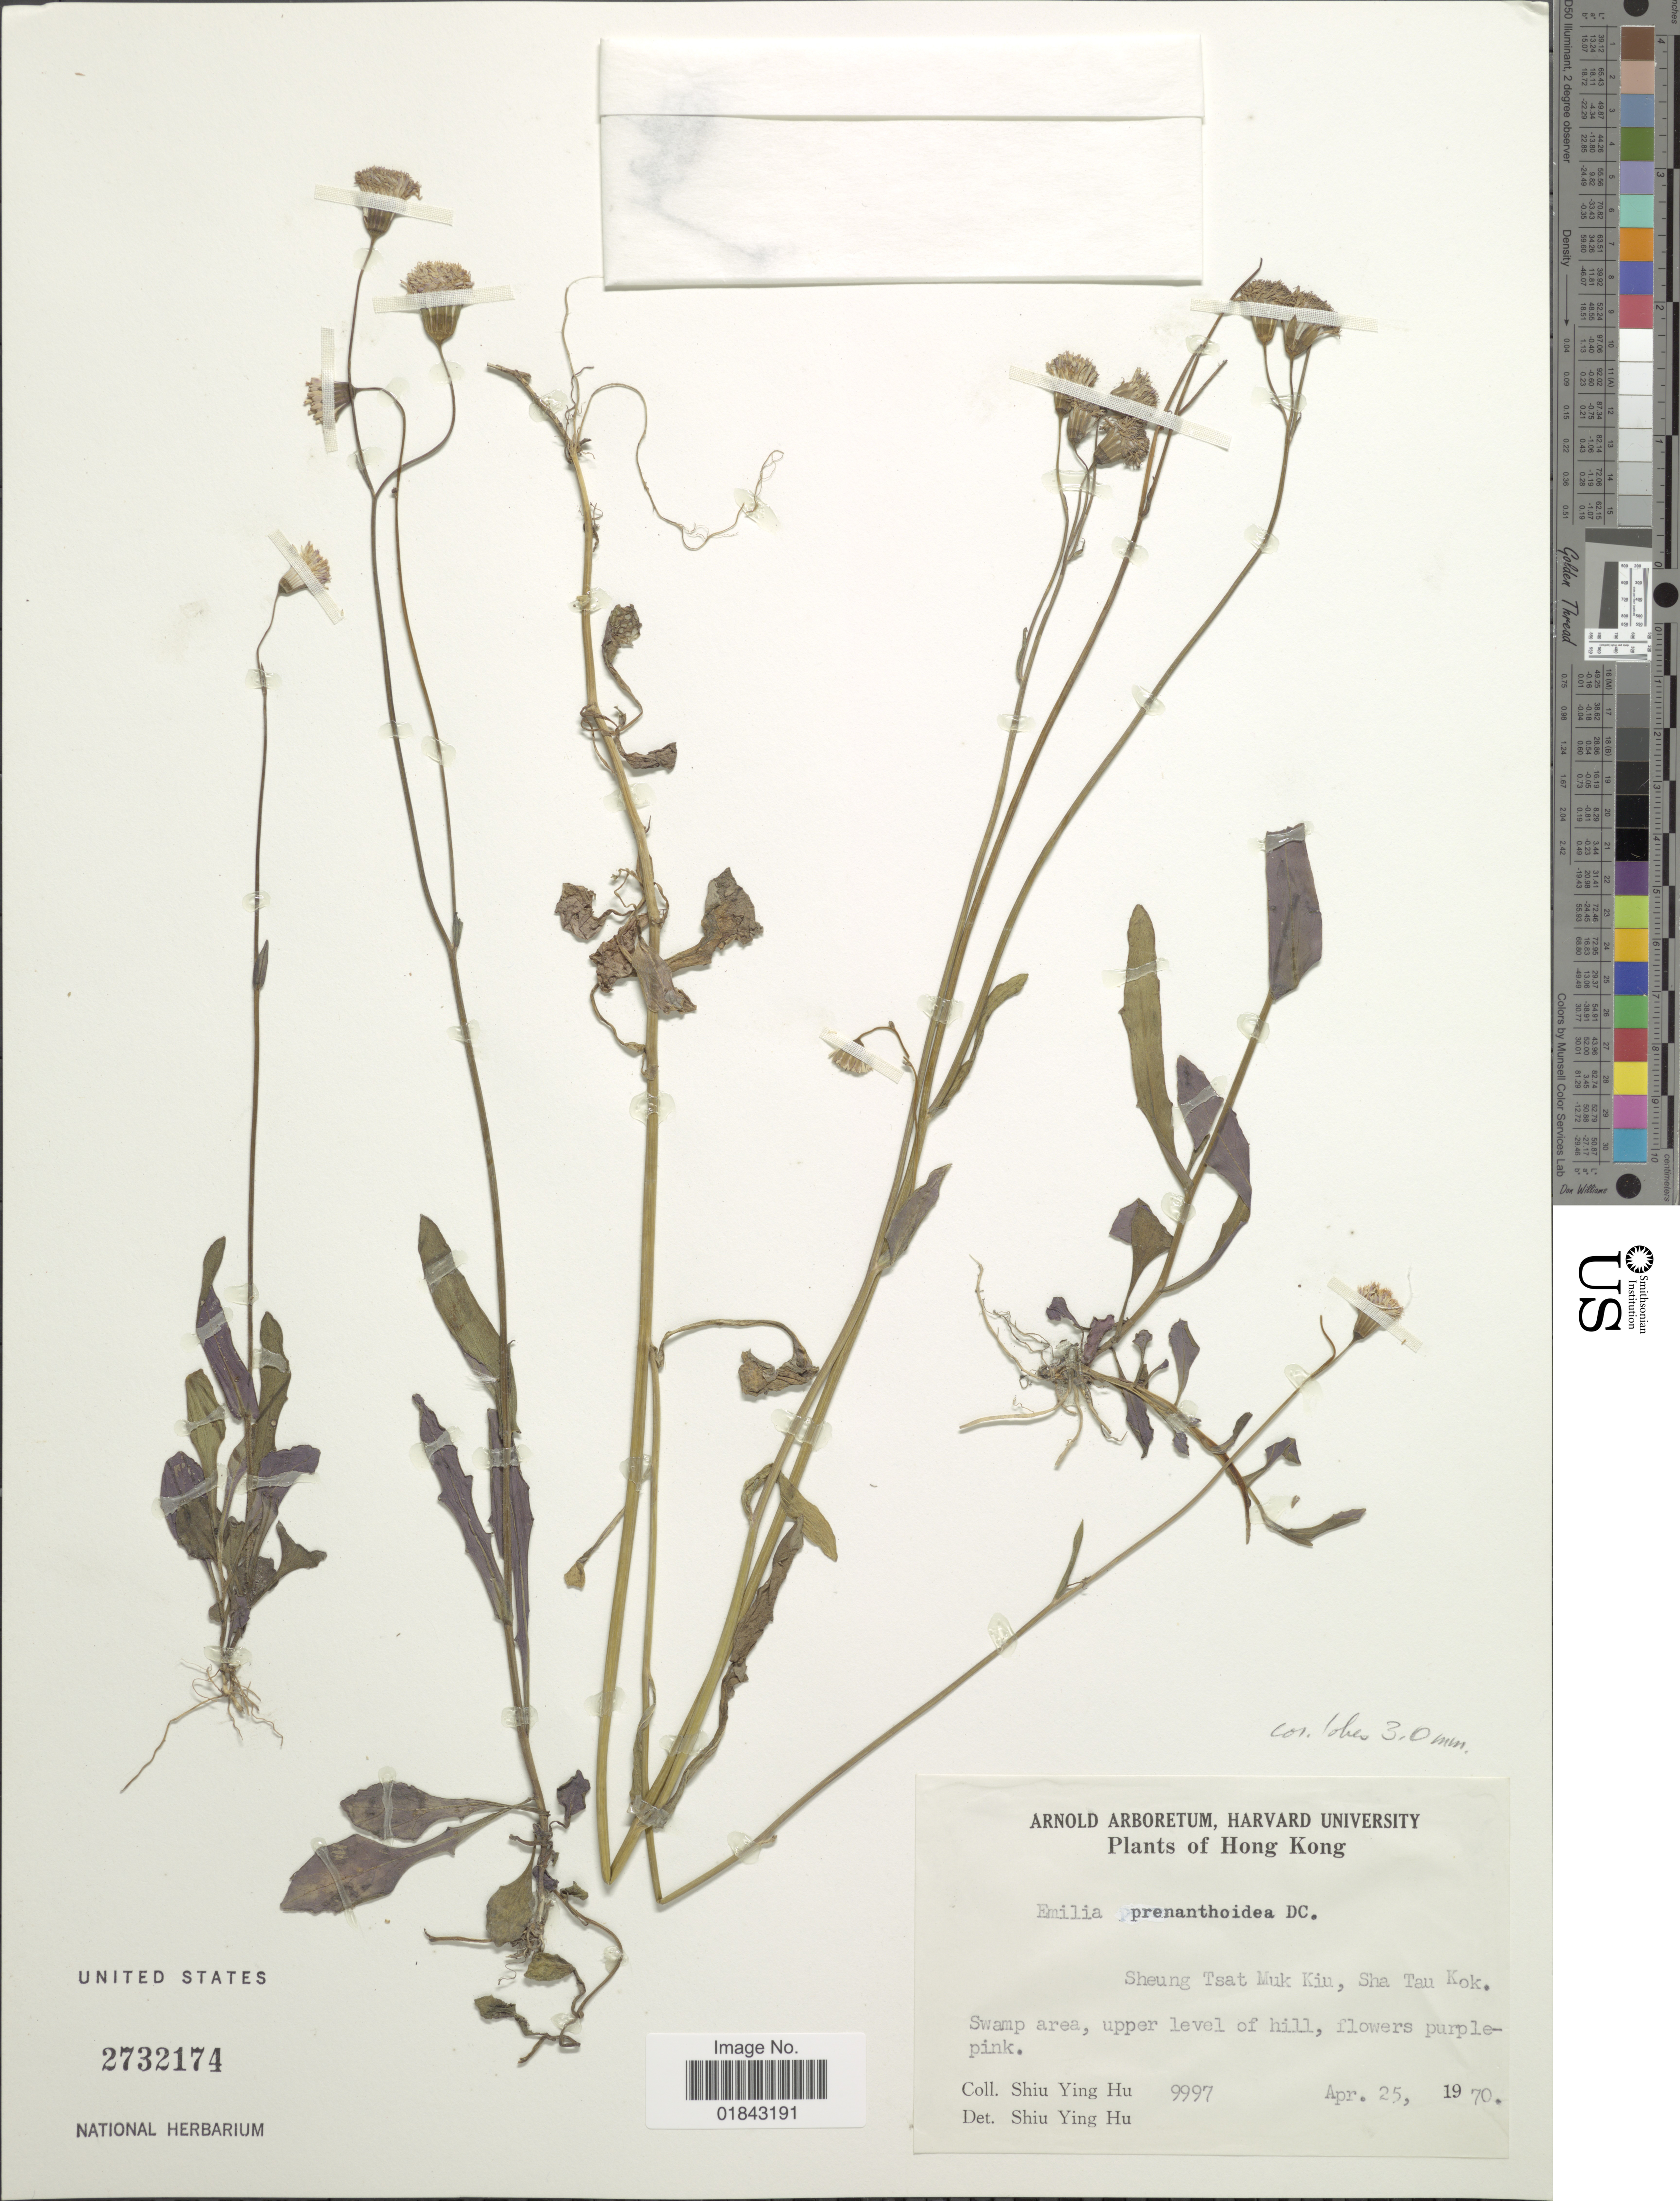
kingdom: Plantae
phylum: Tracheophyta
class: Magnoliopsida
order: Asterales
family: Asteraceae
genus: Emilia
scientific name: Emilia prenanthoidea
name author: DC.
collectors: S. Y. Hu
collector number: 997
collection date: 1970-04-25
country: China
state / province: Hong Kong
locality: Sheung Tsak Muk Kiu, Sha Tau Kok, swamp area, upper level of hill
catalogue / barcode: US 2732174